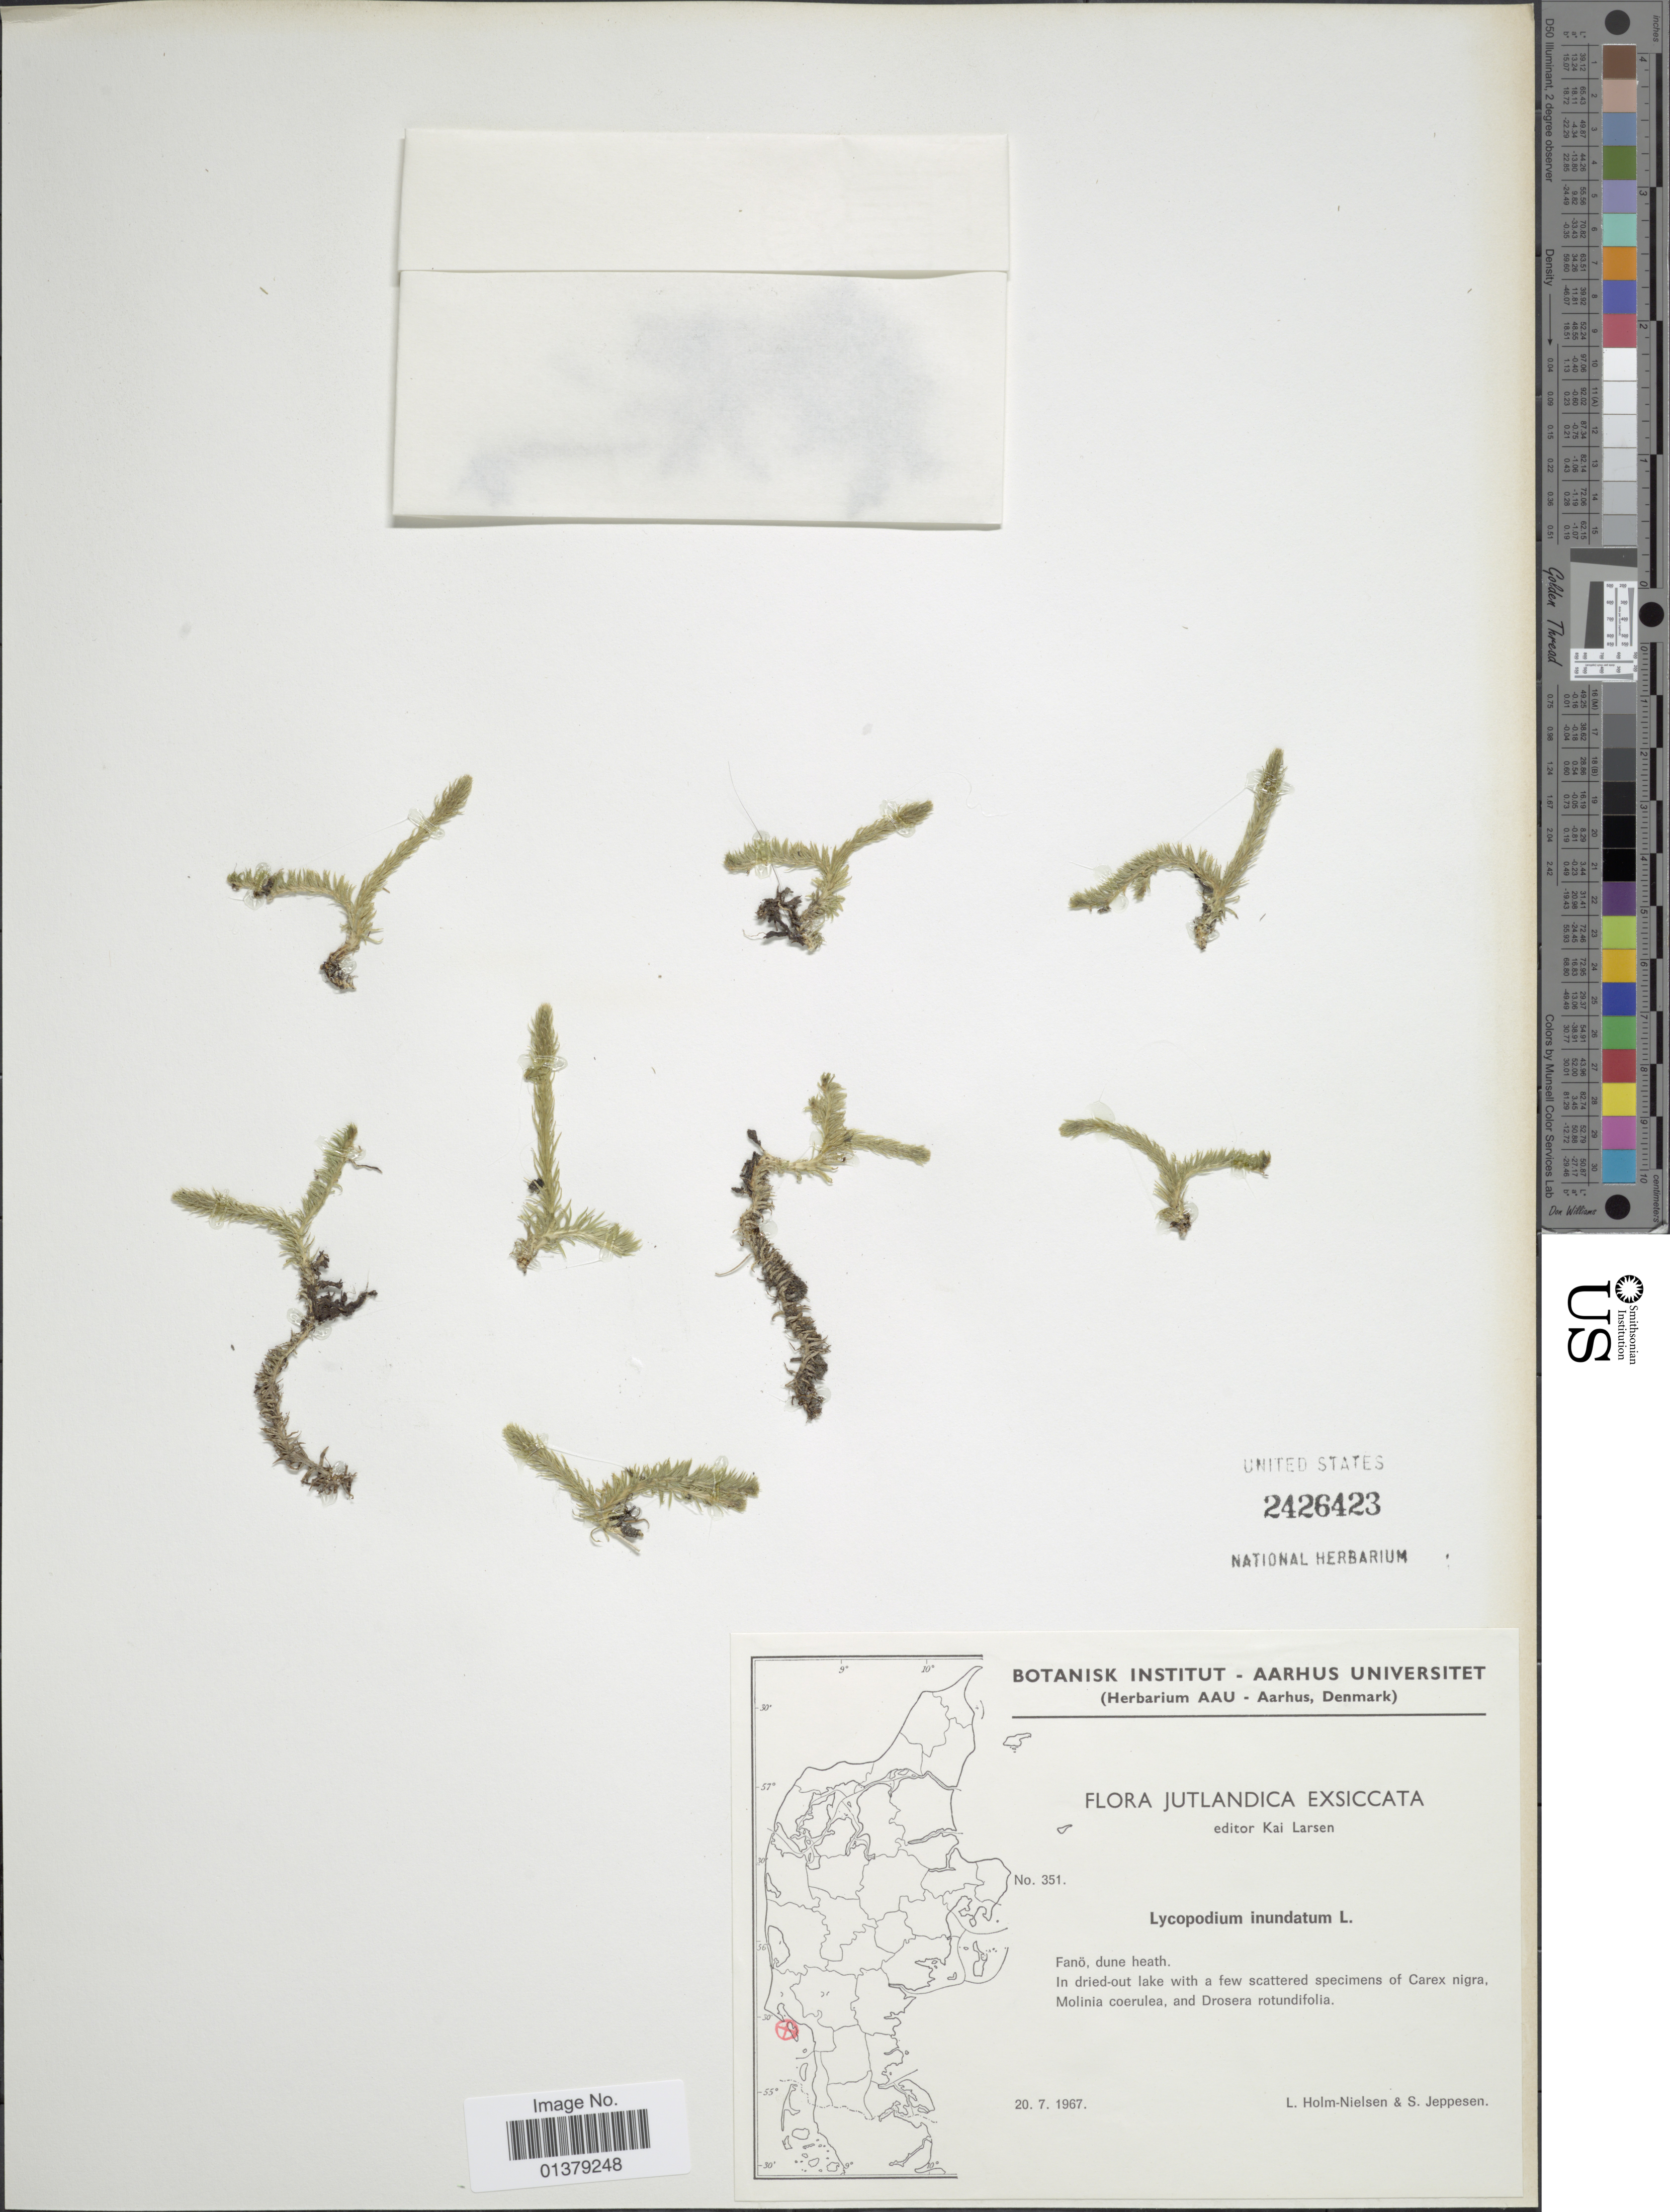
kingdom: Plantae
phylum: Tracheophyta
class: Lycopodiopsida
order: Lycopodiales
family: Lycopodiaceae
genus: Lycopodiella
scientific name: Lycopodiella inundata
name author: (L.) Holub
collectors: L. B. Holm-Nielsen & S. Jeppesen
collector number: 351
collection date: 1967-07-20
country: Denmark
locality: Fanö, dune heath, Jutlandica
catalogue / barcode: US 2426423